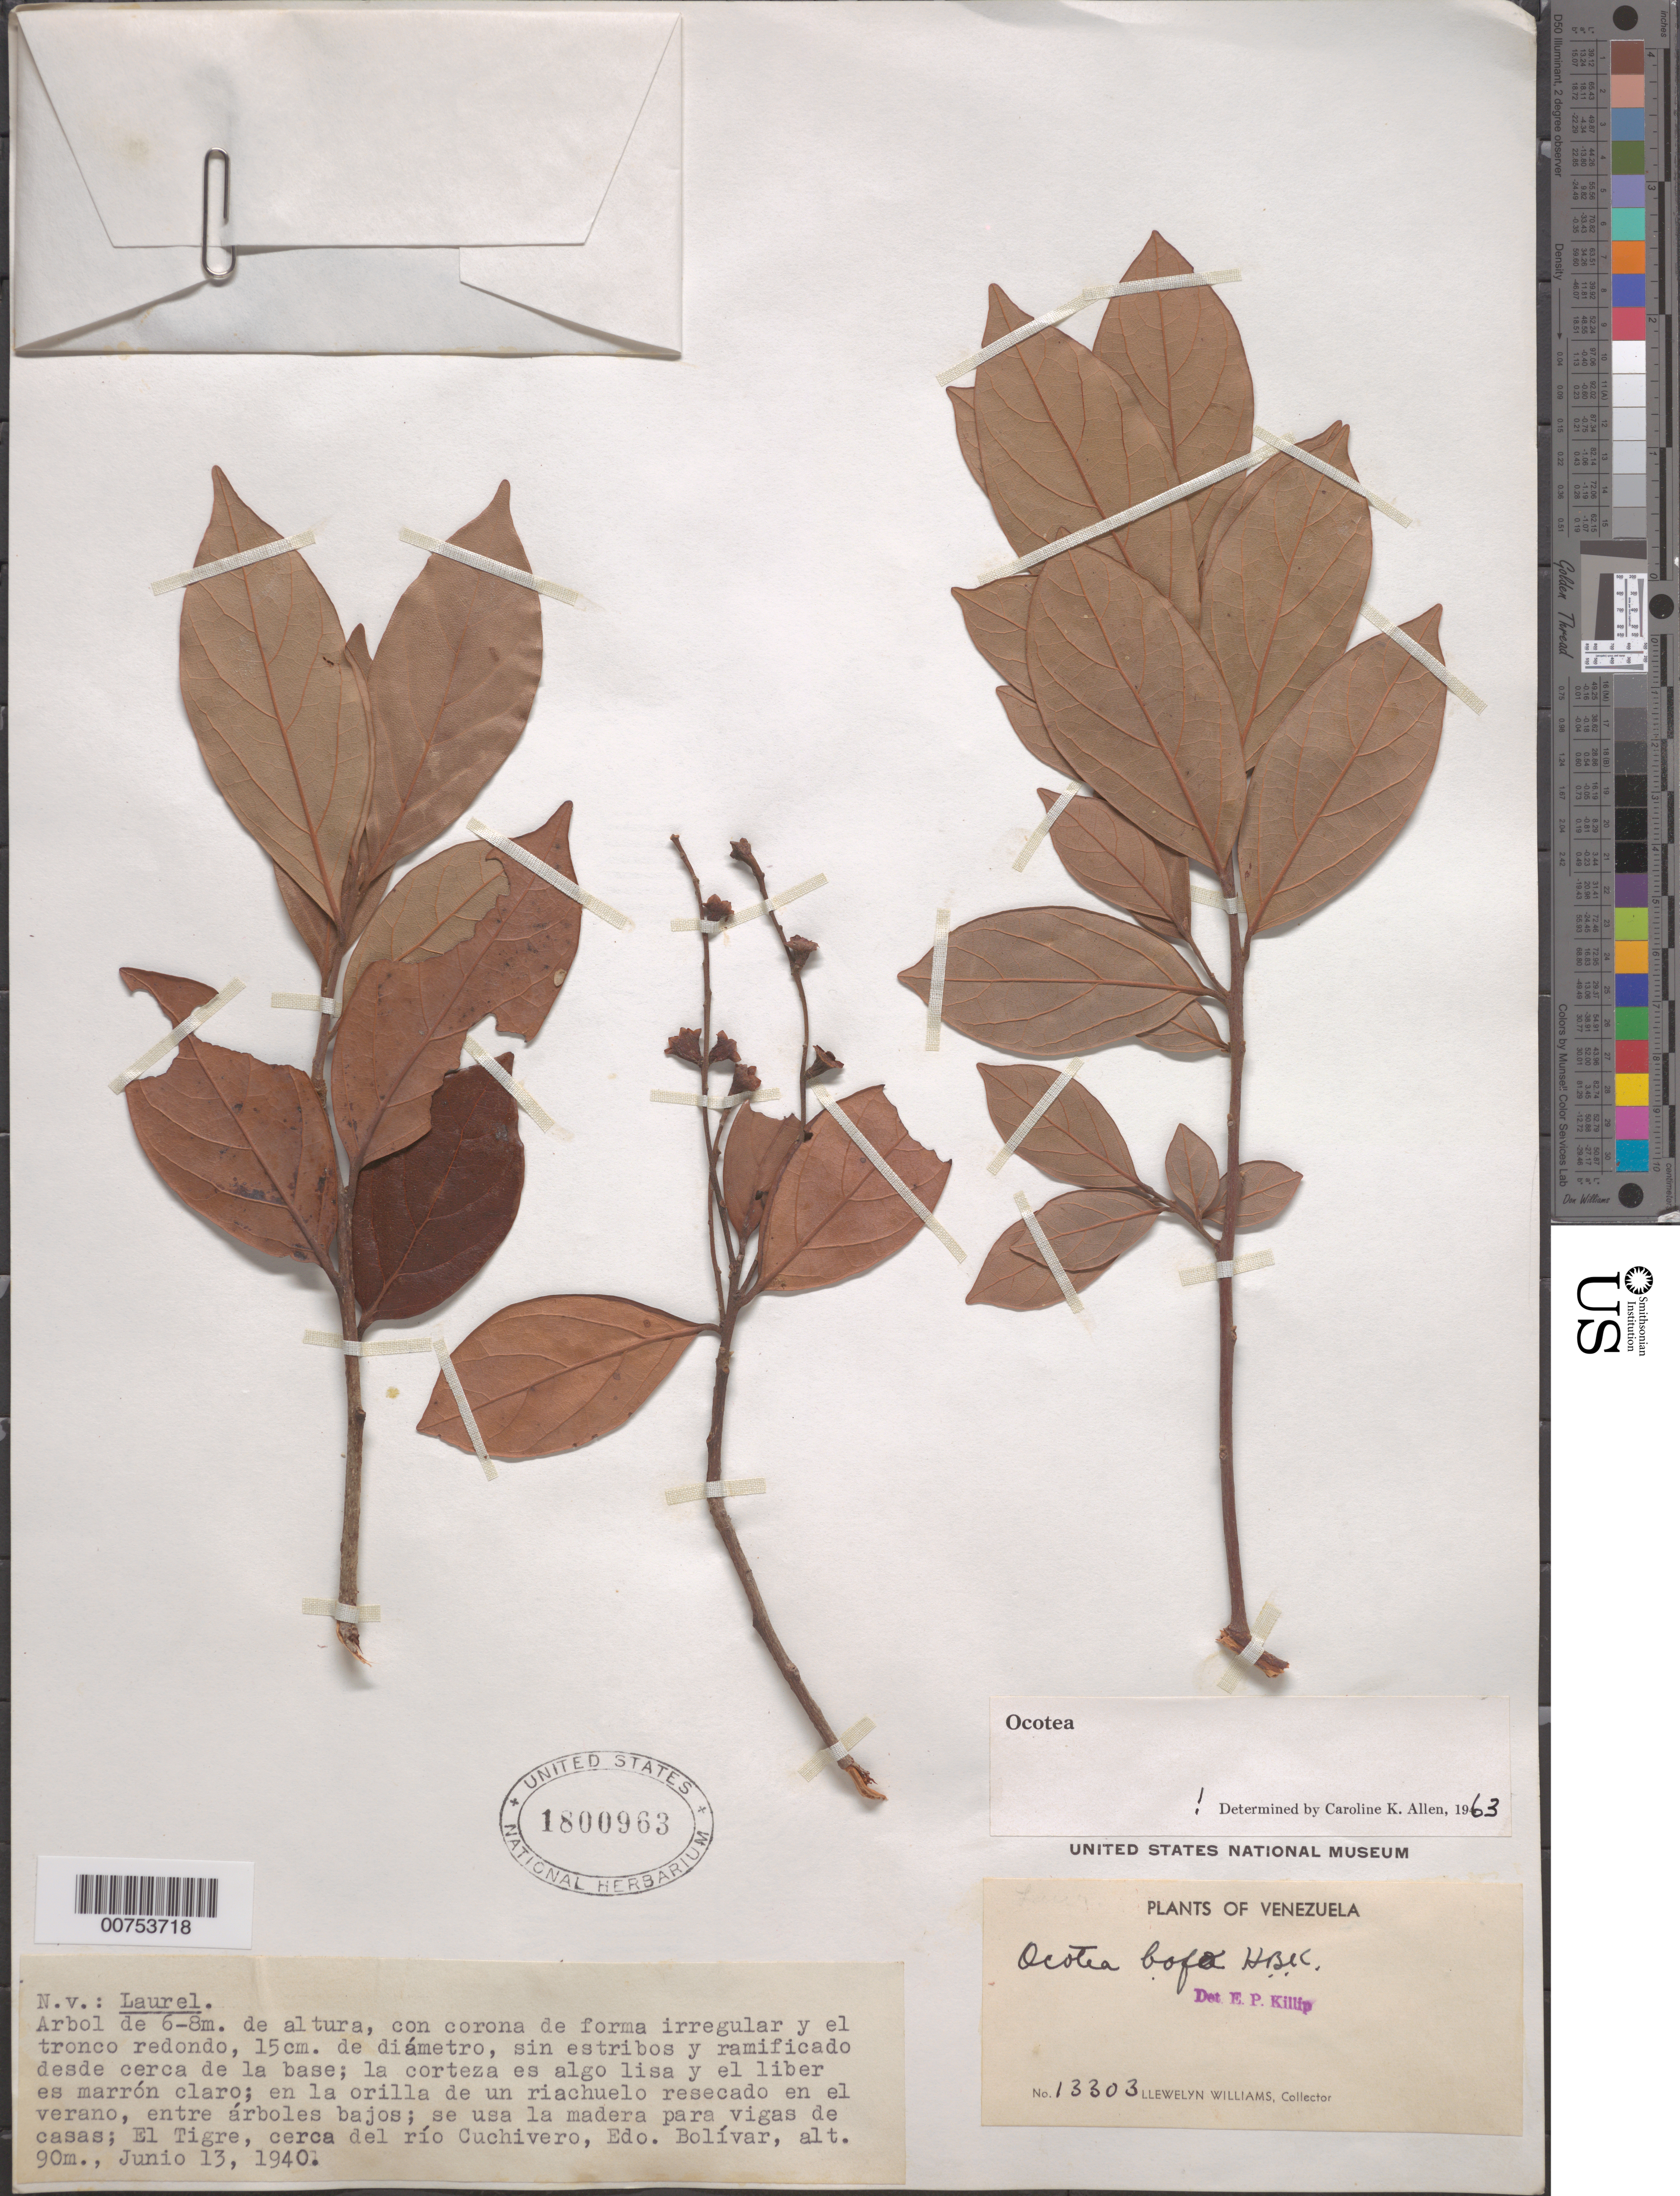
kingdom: Plantae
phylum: Tracheophyta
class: Magnoliopsida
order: Laurales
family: Lauraceae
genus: Ocotea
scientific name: Ocotea bofo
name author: Kunth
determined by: Killip, Ellsworth P.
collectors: Ll. Williams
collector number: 13303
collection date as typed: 13-Jun-40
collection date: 1940-06-13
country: Venezuela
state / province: Bolívar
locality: El Tigre, cerca de El Río Cuchivero; San Vicente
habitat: Orilla de un reachuelo resecado en el verano, entre arboles bajos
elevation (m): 95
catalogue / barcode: US 1800963